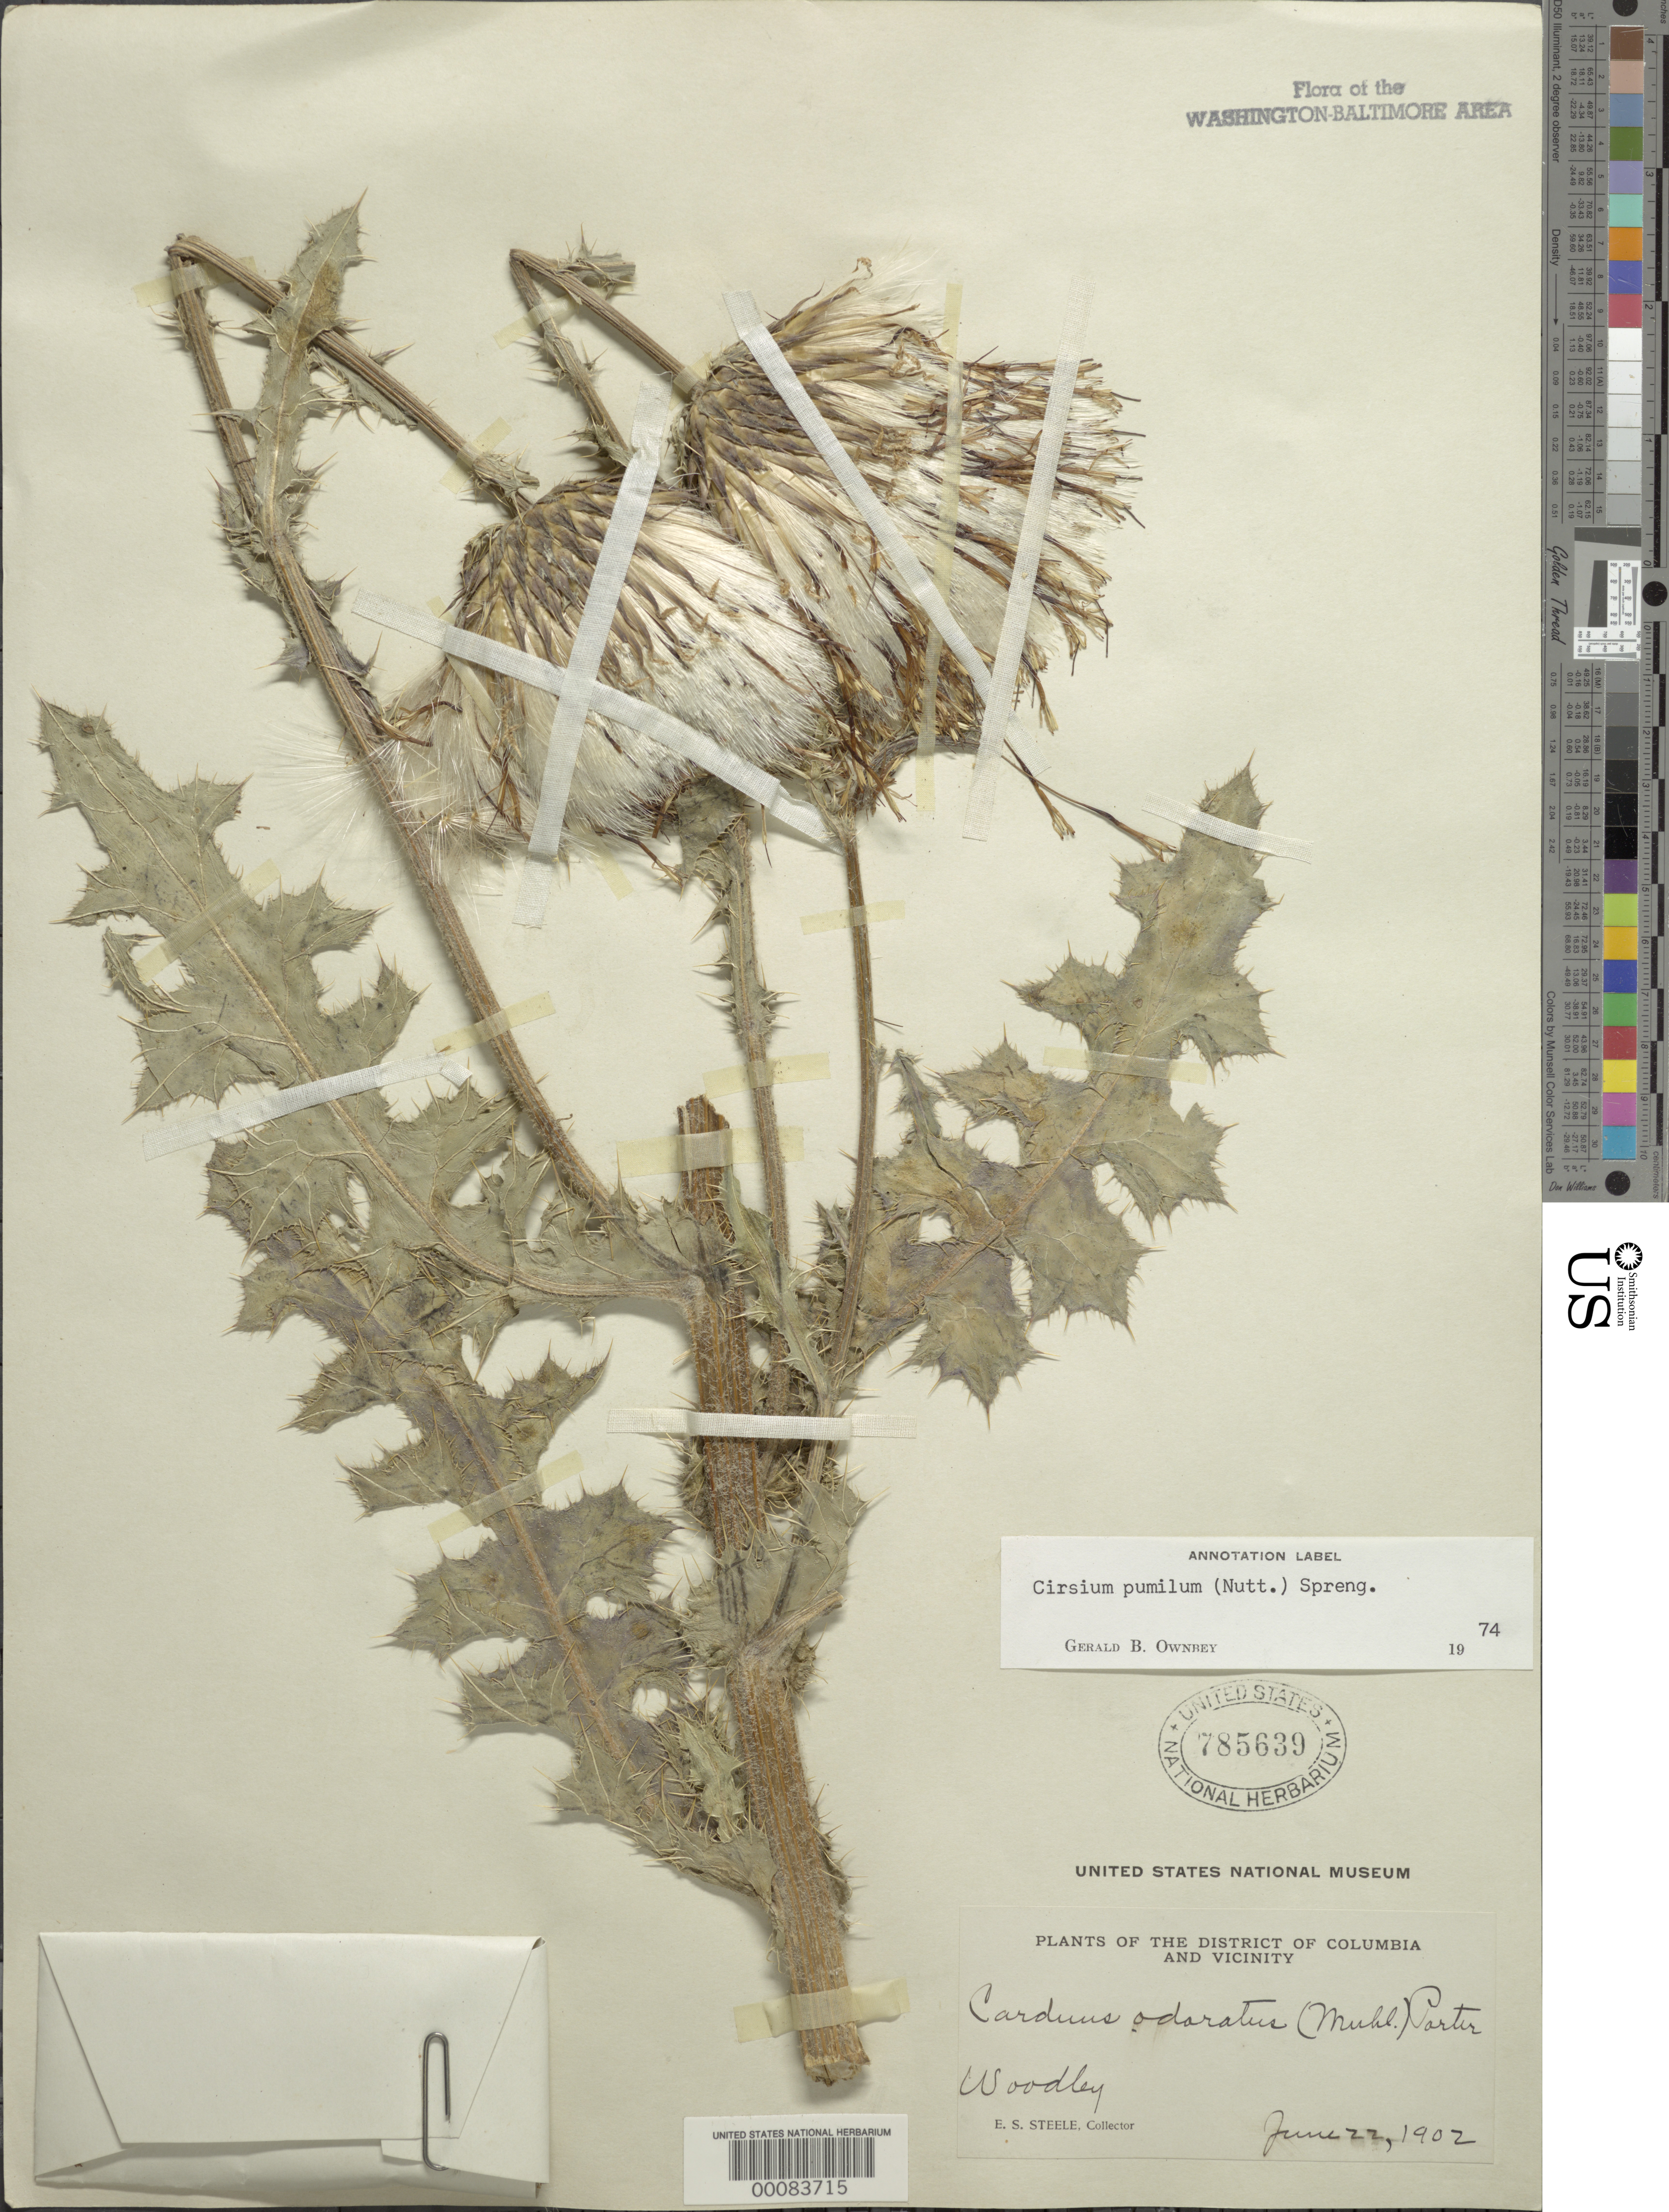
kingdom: Plantae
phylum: Tracheophyta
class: Magnoliopsida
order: Asterales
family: Asteraceae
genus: Cirsium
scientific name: Cirsium pumilum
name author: (Nutt.) Spreng.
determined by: Ownbey, G. B.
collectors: E. Steele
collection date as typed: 22 Jun 1902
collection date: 1902-06-22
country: United States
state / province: District of Columbia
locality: Woodley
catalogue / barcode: US 785639